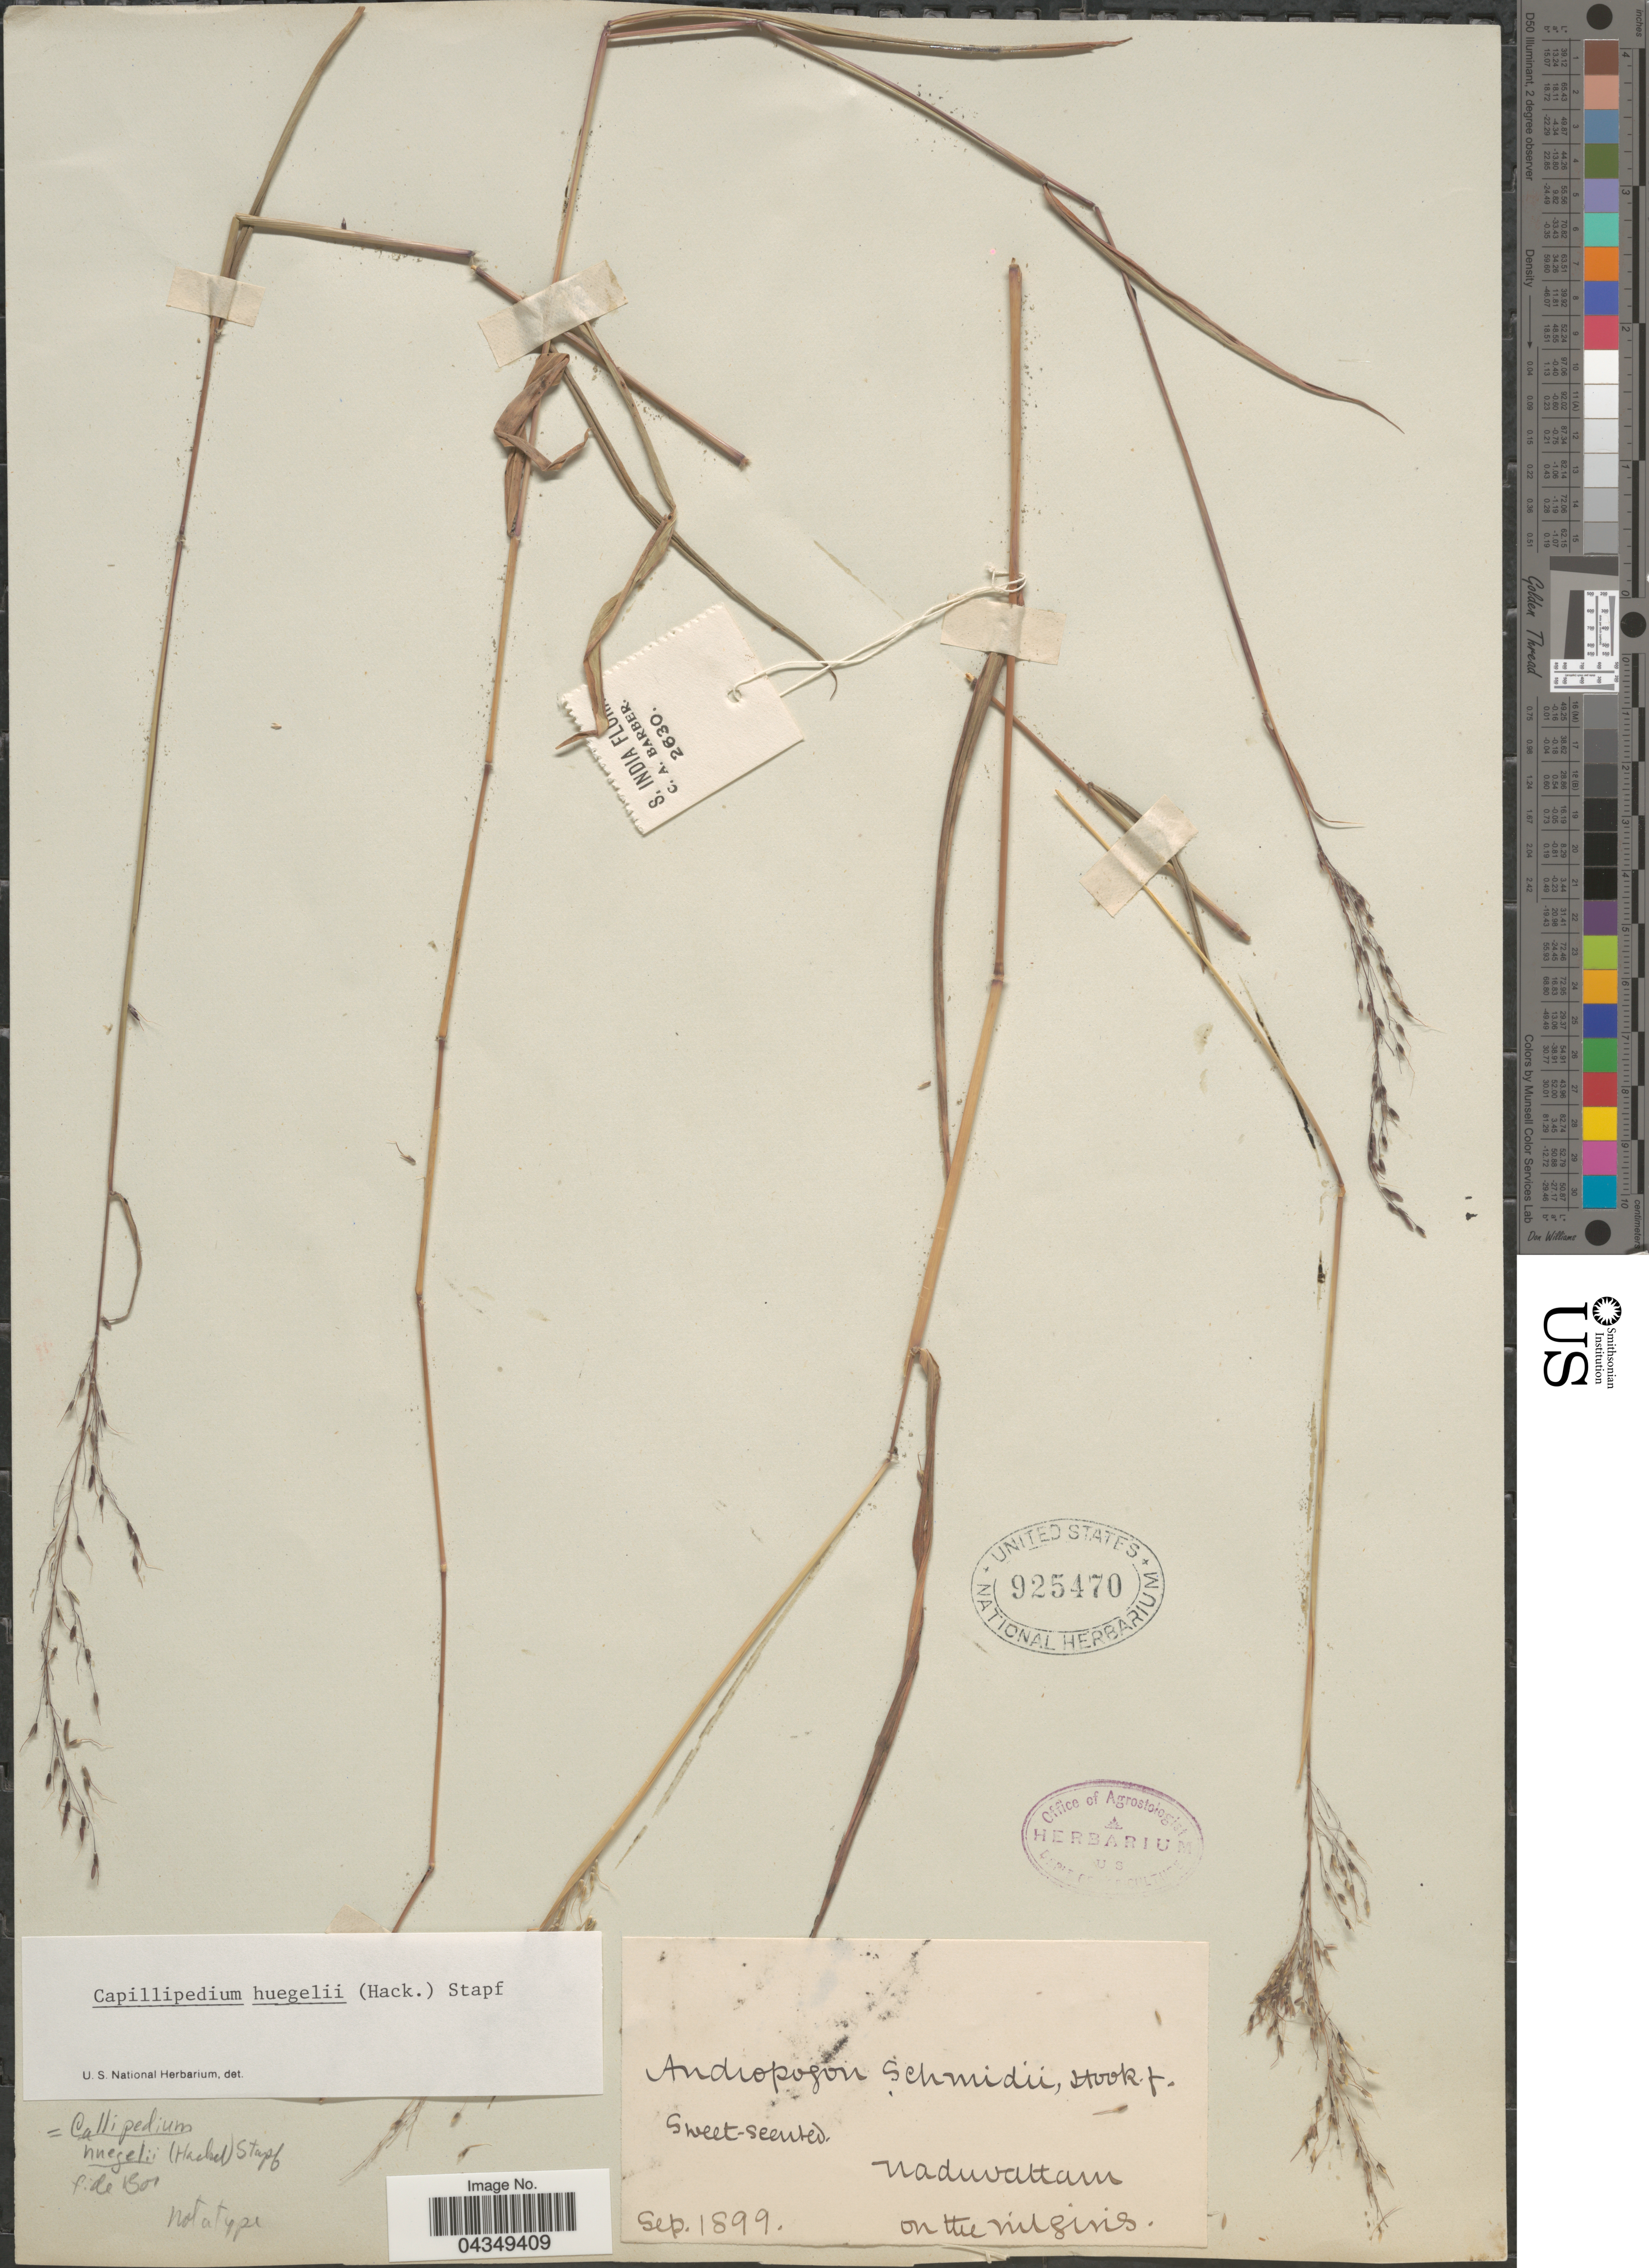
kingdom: Plantae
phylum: Tracheophyta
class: Liliopsida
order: Poales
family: Poaceae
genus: Capillipedium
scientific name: Capillipedium huegelii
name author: (Hack.) A. Camus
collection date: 1899-09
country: India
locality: Naduvattam on the nilgiris.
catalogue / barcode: US 925470